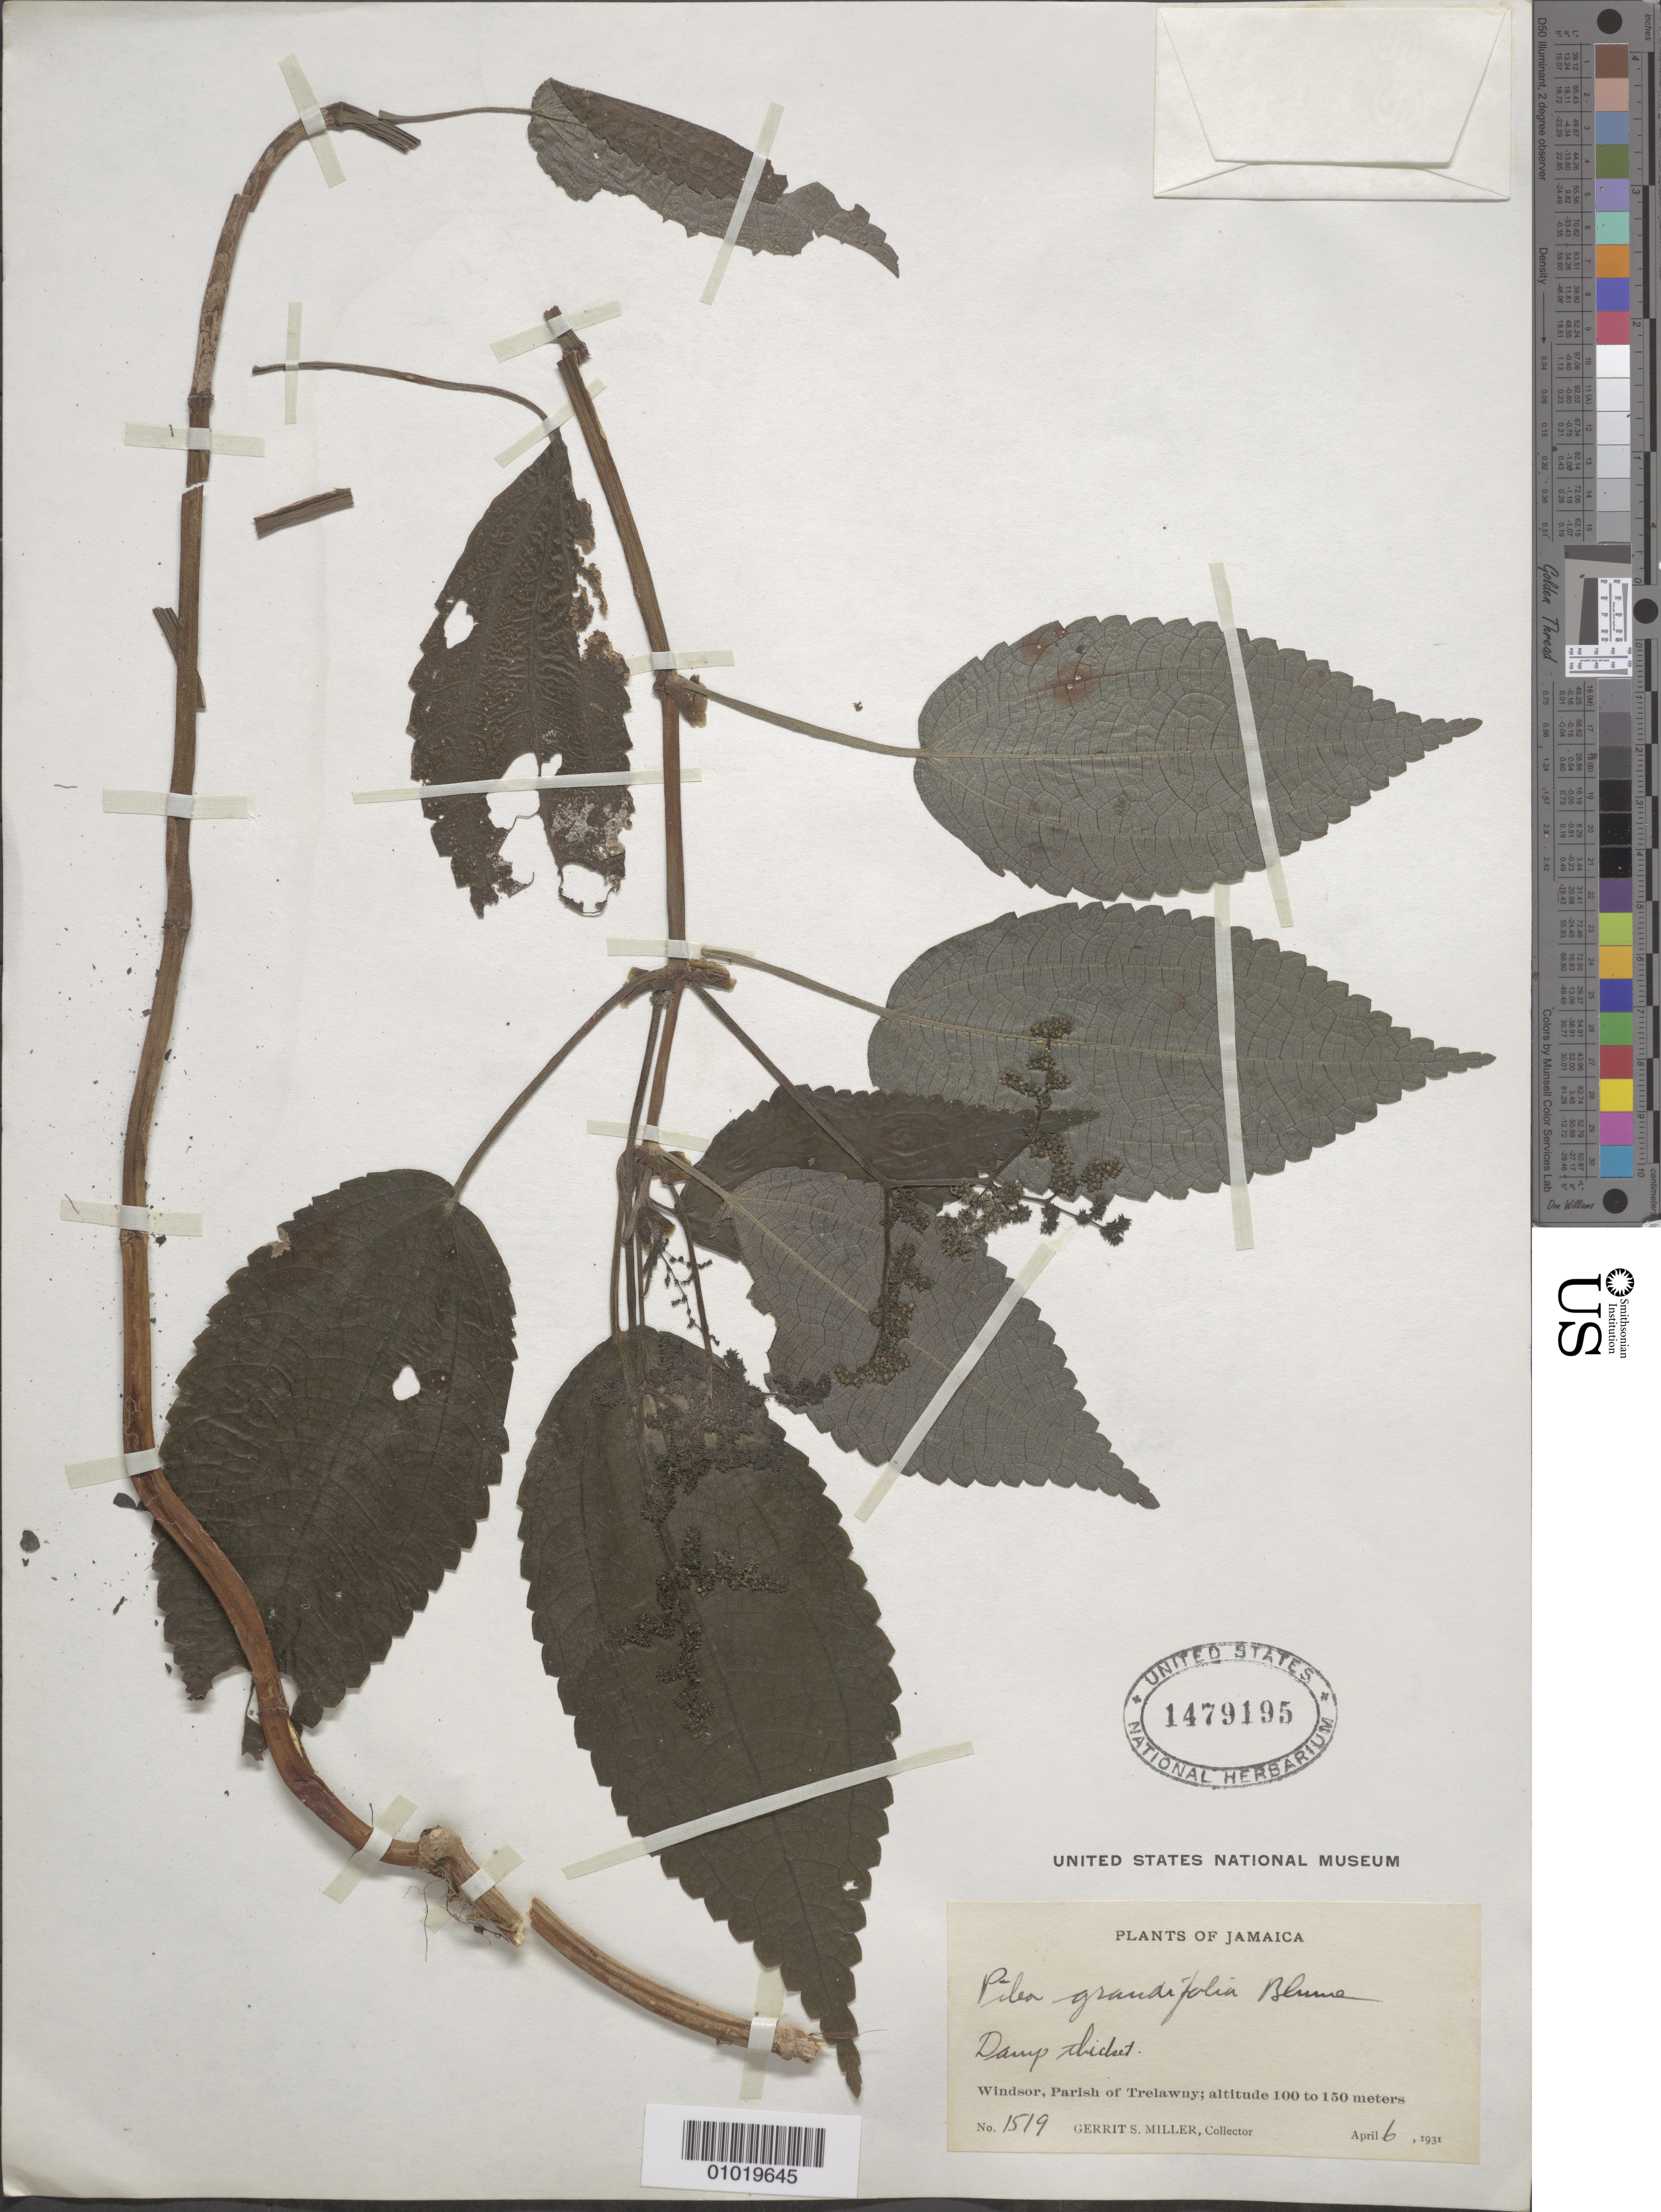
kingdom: Plantae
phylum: Tracheophyta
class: Magnoliopsida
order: Rosales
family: Urticaceae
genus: Pilea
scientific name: Pilea grandifolia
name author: (L.) Blume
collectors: G. S. Miller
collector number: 1519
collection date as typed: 06 Apr 1931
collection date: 1931-04-06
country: Jamaica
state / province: Trelawny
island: Jamaica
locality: Windsor, damp thicket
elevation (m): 100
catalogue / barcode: US 1479195